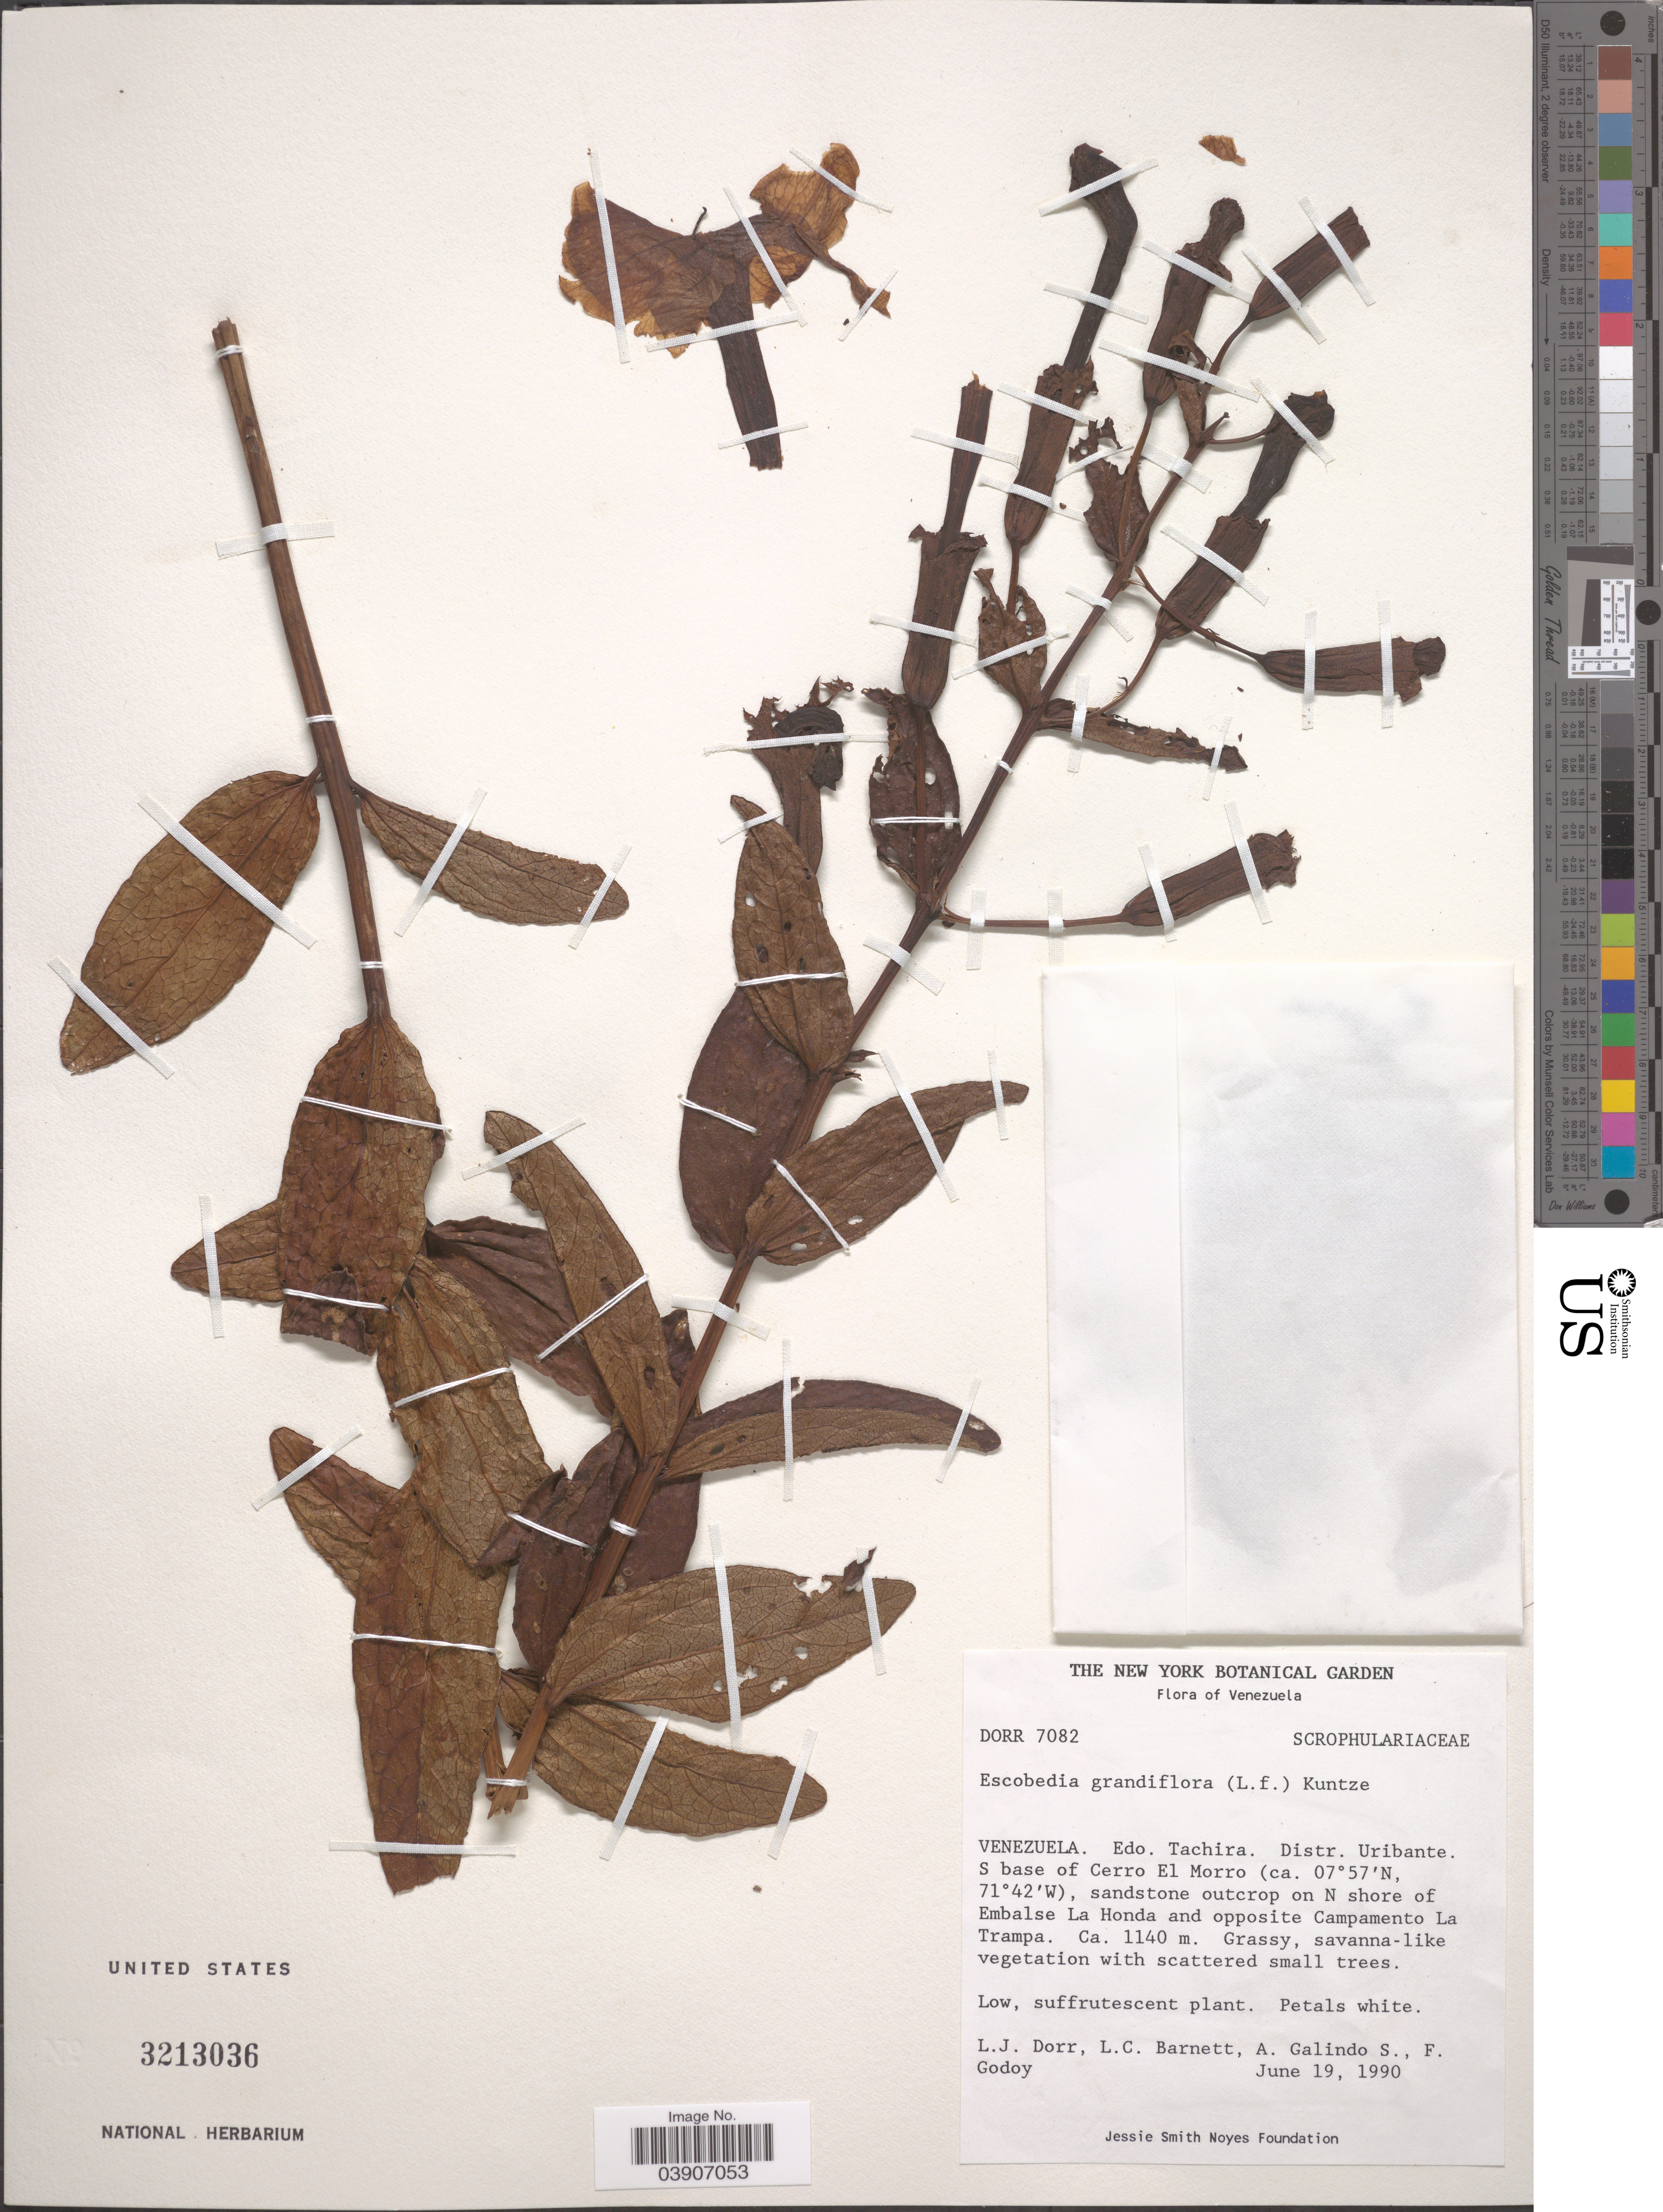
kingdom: Plantae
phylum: Tracheophyta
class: Magnoliopsida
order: Lamiales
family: Orobanchaceae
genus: Escobedia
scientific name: Escobedia grandiflora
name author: (L. f.) Kuntze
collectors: L. J. Dorr, L. C. Barnett, A. Galindo S. & F. Godoy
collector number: DORR7082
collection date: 1990-06-19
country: Venezuela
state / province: Táchira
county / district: Uribante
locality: S base of Cerro El Morro, sandstone outcrop on N shore of Embalse La Honda and opposite Campamento La Trampa.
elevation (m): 1140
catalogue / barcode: US 3213036